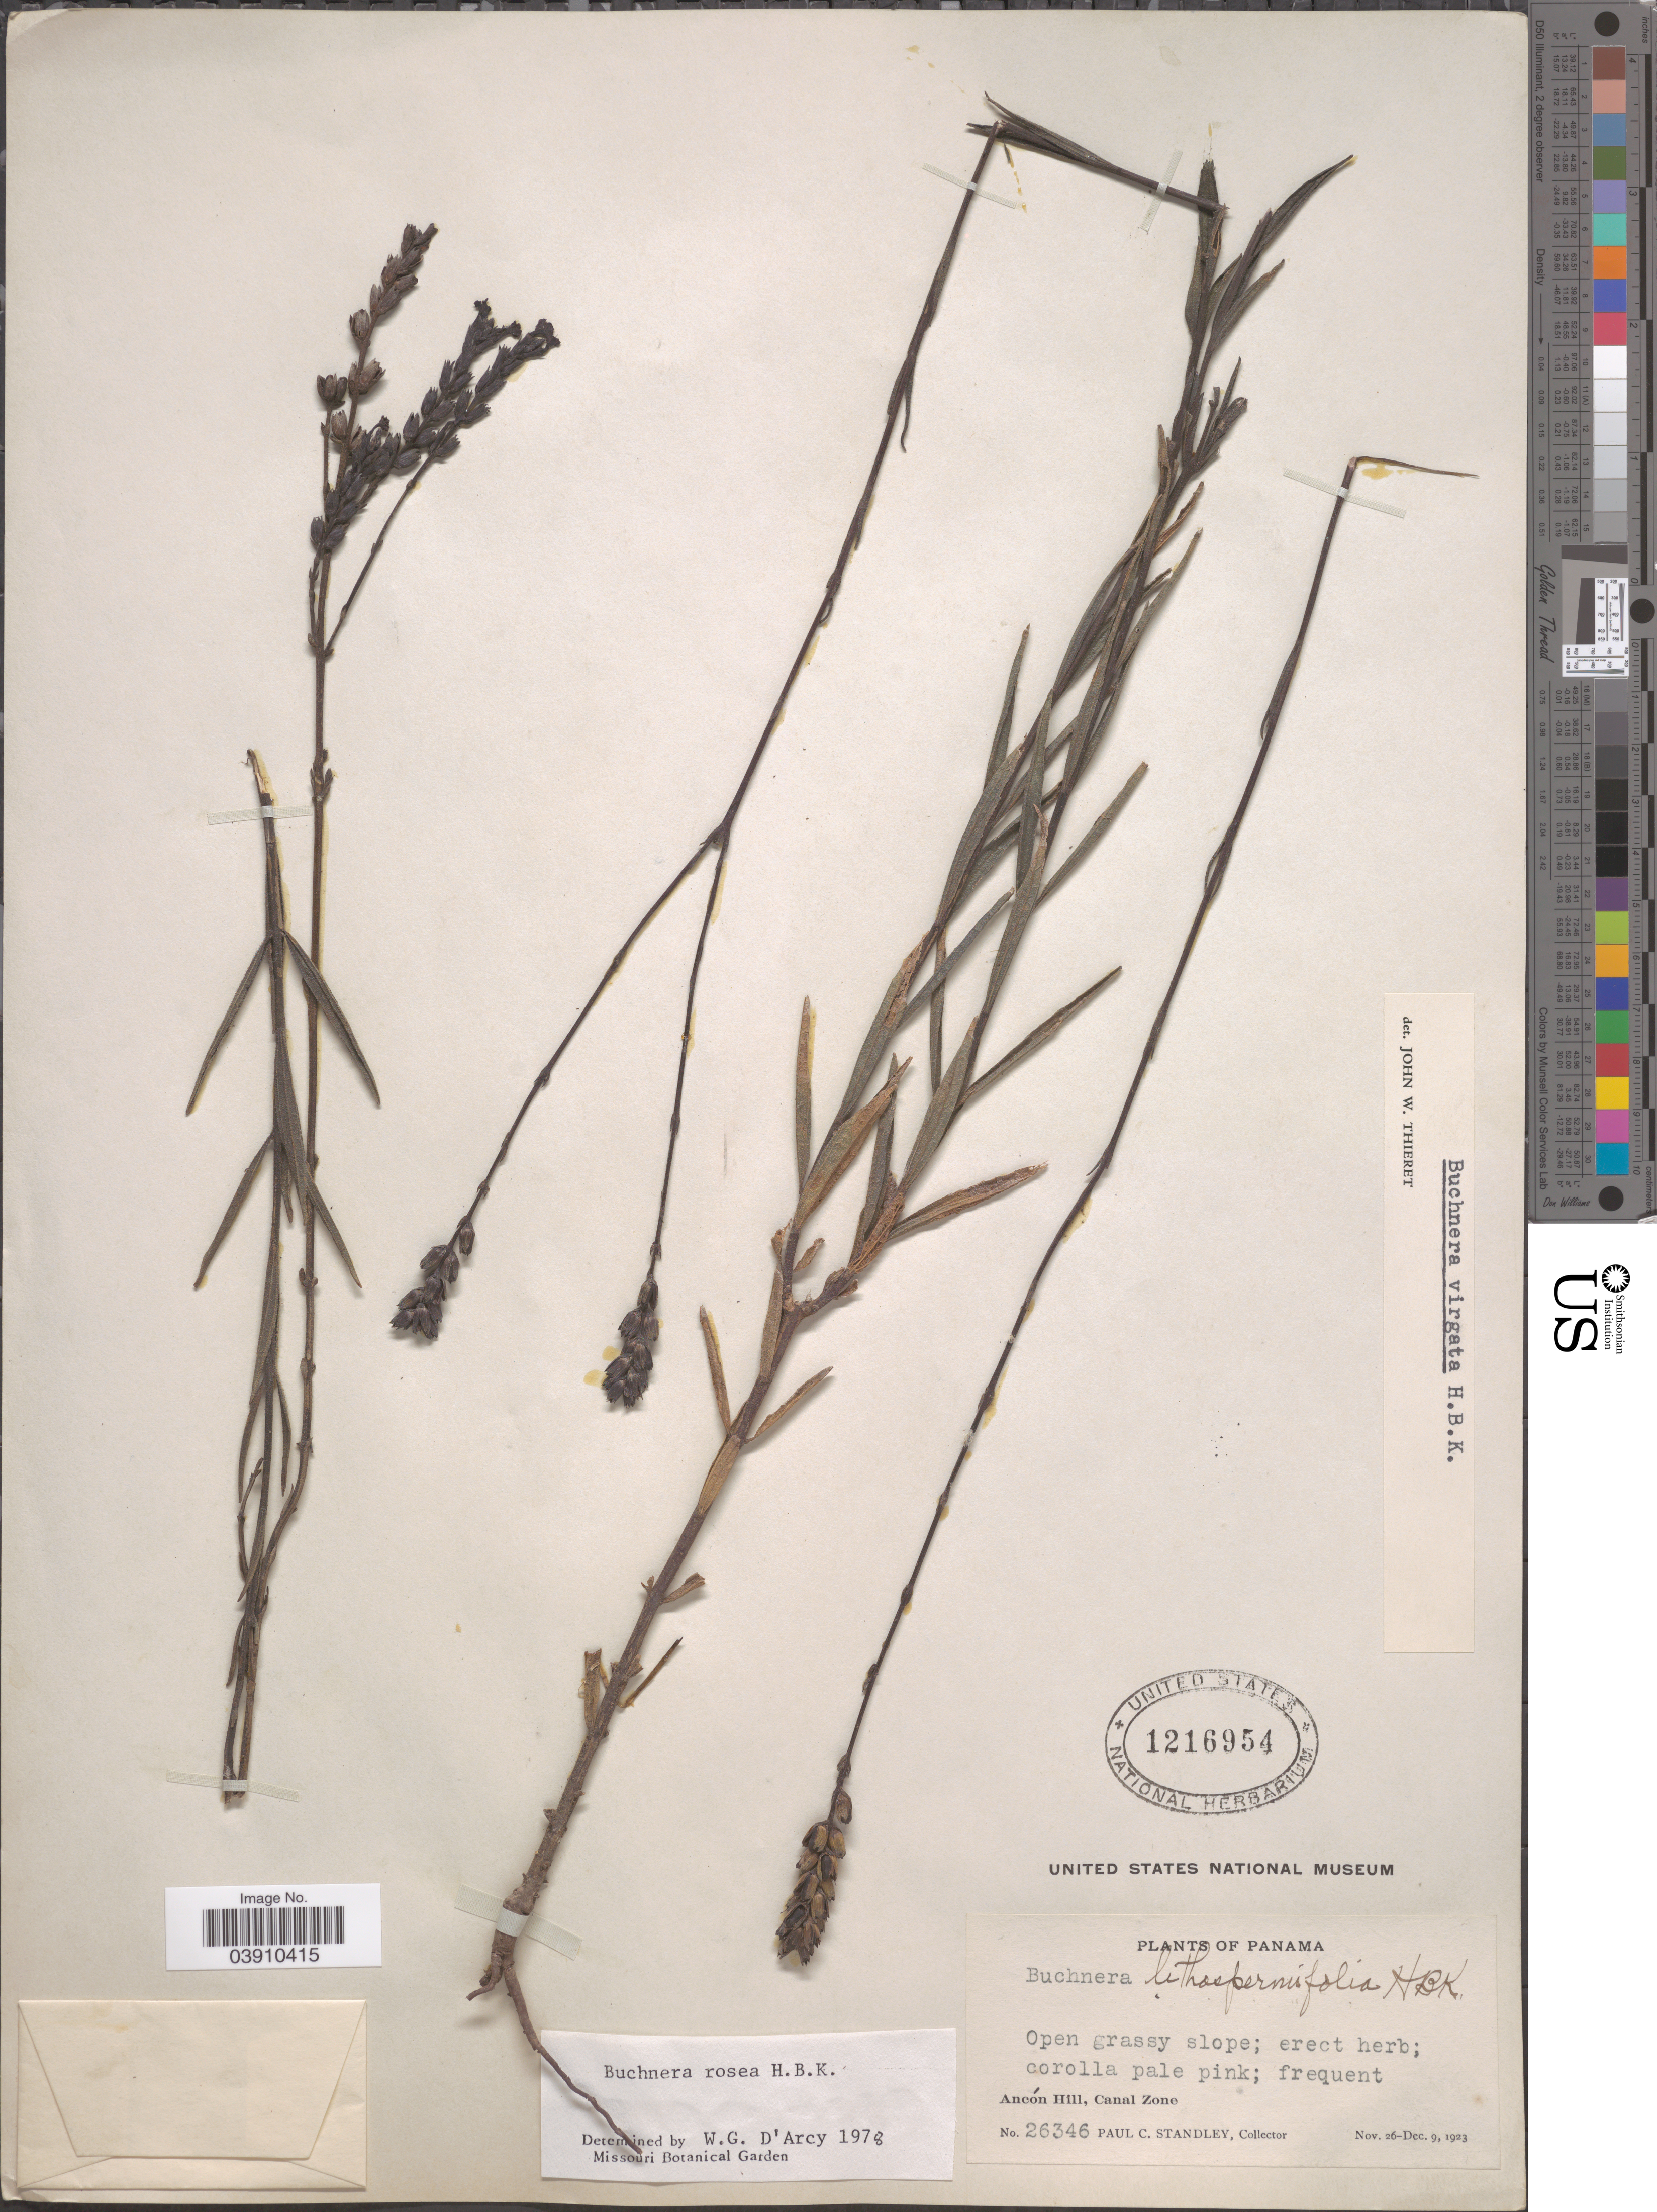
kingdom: Plantae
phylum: Tracheophyta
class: Magnoliopsida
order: Lamiales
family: Orobanchaceae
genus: Buchnera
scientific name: Buchnera rosea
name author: Kunth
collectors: P. C. Standley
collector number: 26346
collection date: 1923-11-26/1923-12-09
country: Panama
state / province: Colón / Panamá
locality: Ancón Hill, Canal Zone.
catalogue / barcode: US 1216954